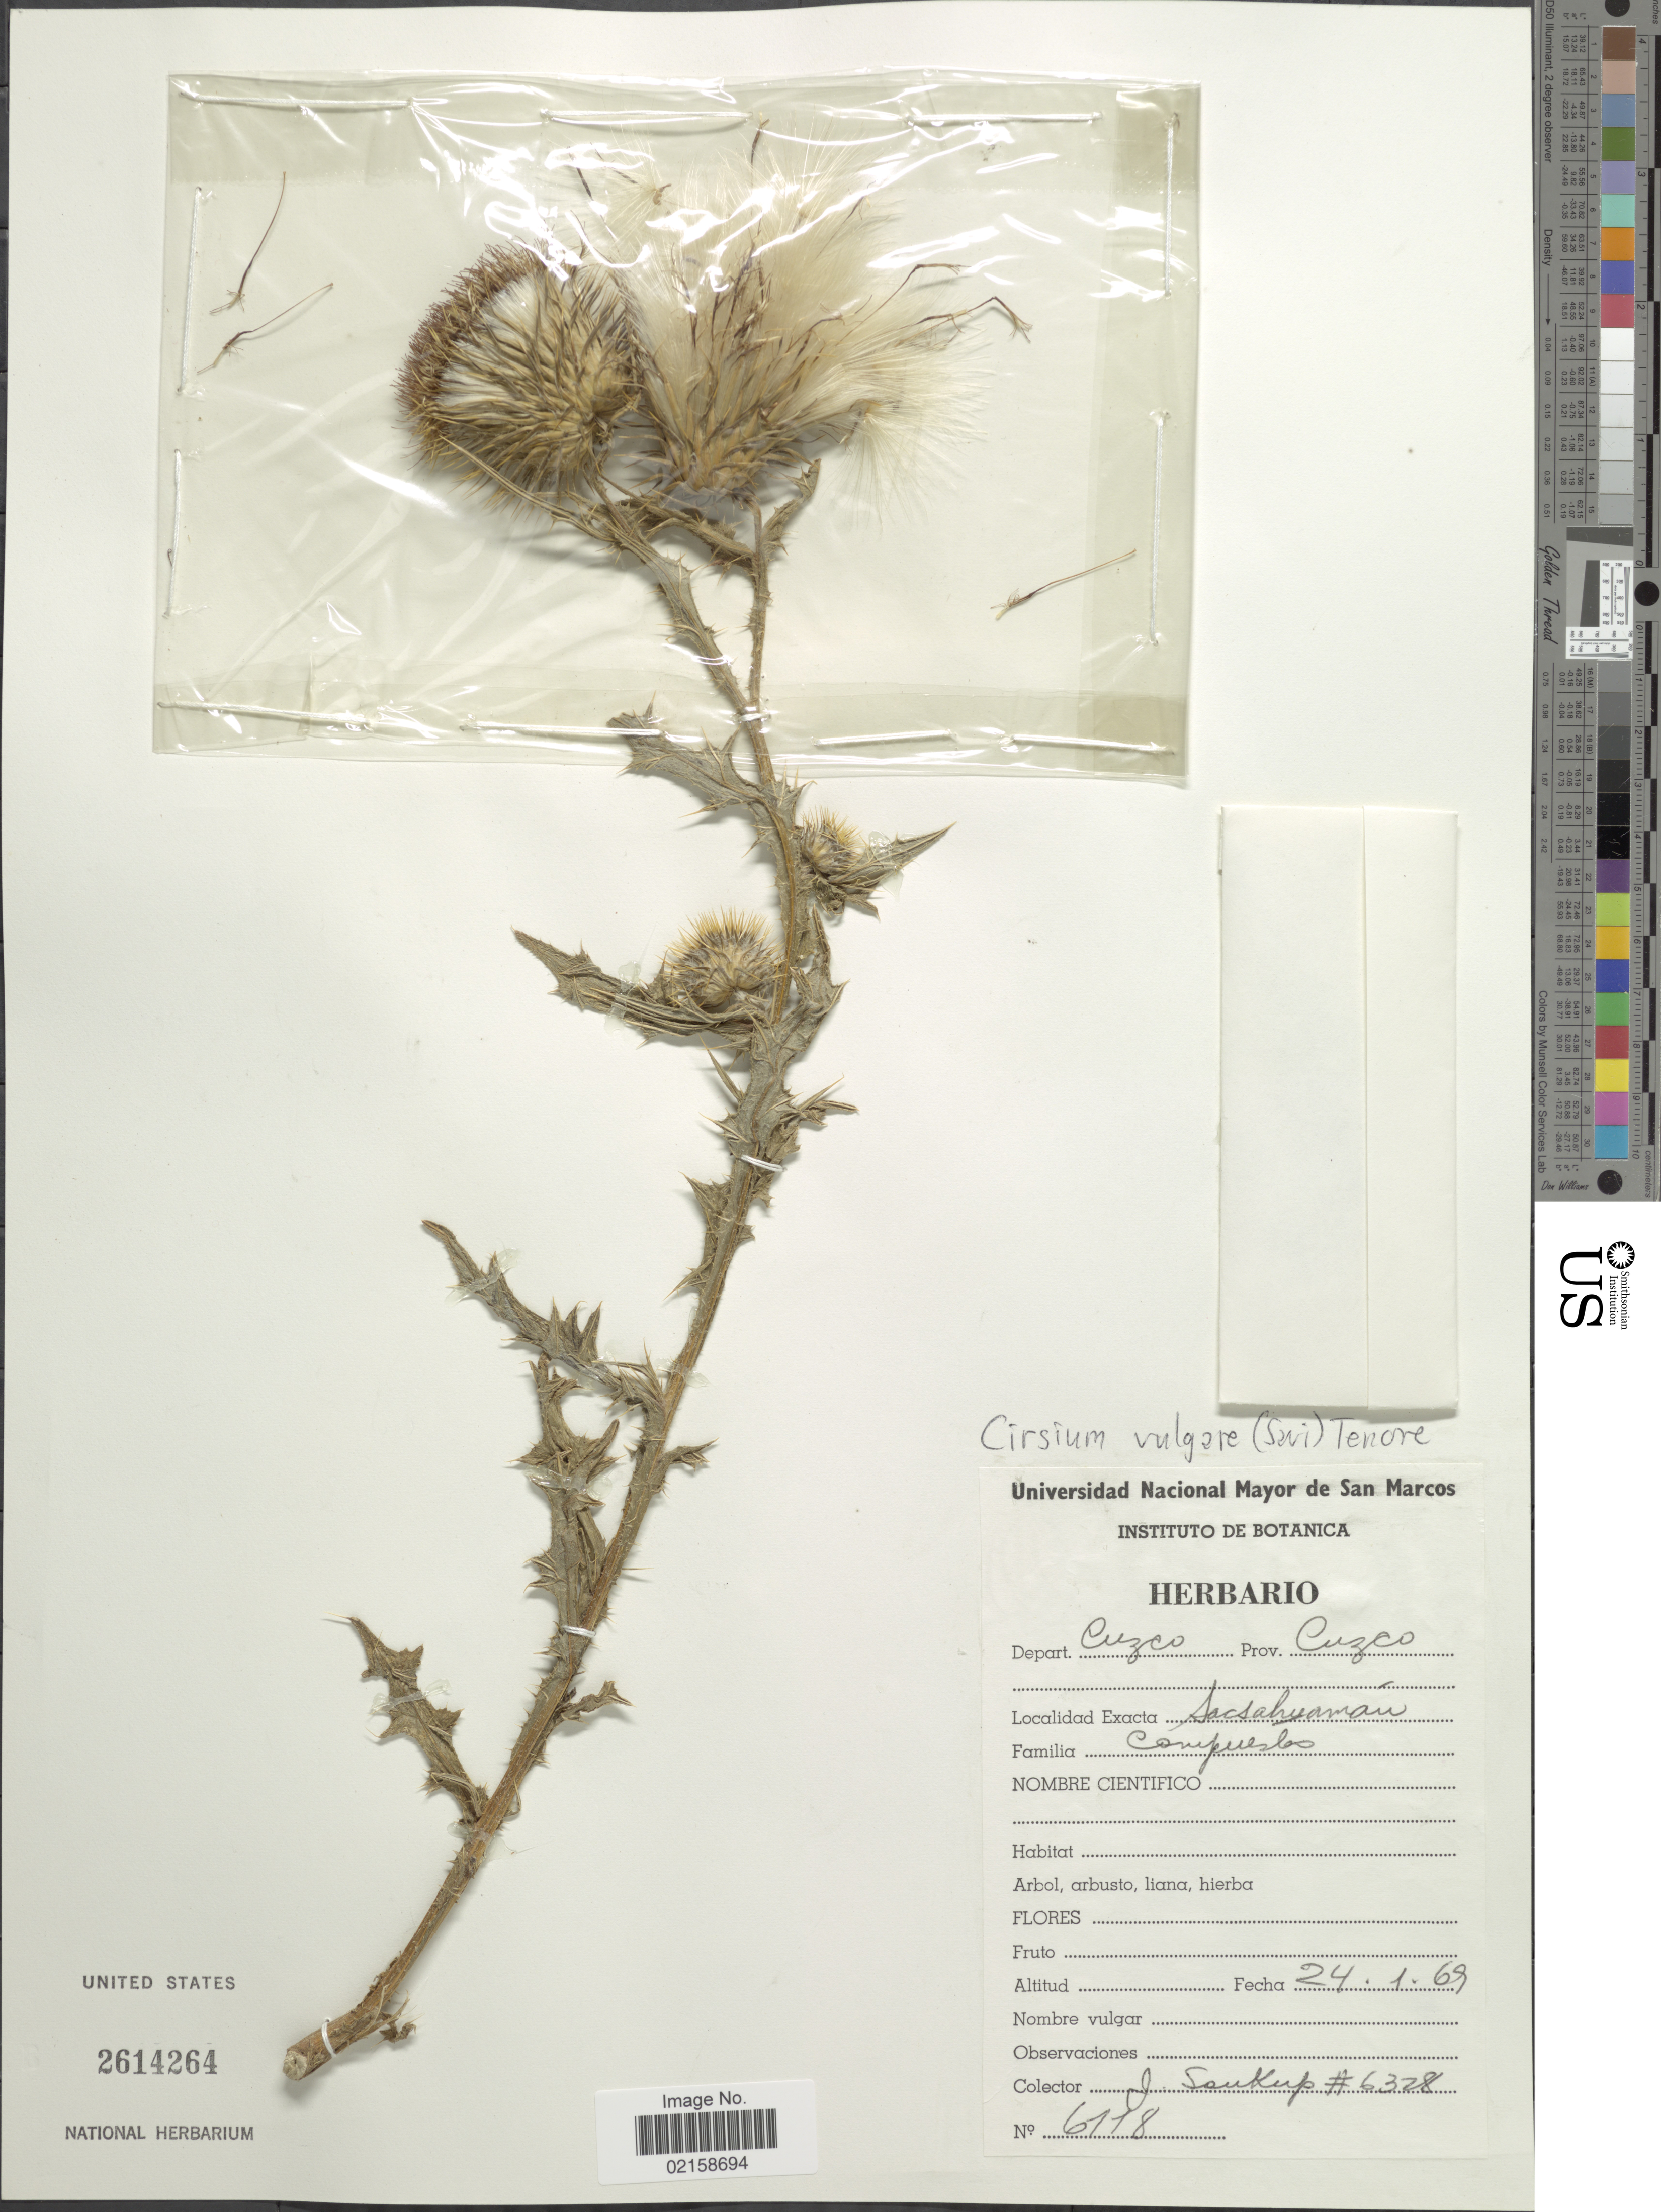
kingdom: Plantae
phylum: Tracheophyta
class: Magnoliopsida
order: Asterales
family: Asteraceae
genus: Cirsium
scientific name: Cirsium vulgare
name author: (Savi) Ten.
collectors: J. Soukup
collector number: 6328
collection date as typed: Transcribed d/m/y: 24/1/69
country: Peru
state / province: Cusco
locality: Sacsahuamán, Prov. Cuzco, Depart. Cuzco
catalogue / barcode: US 2614264